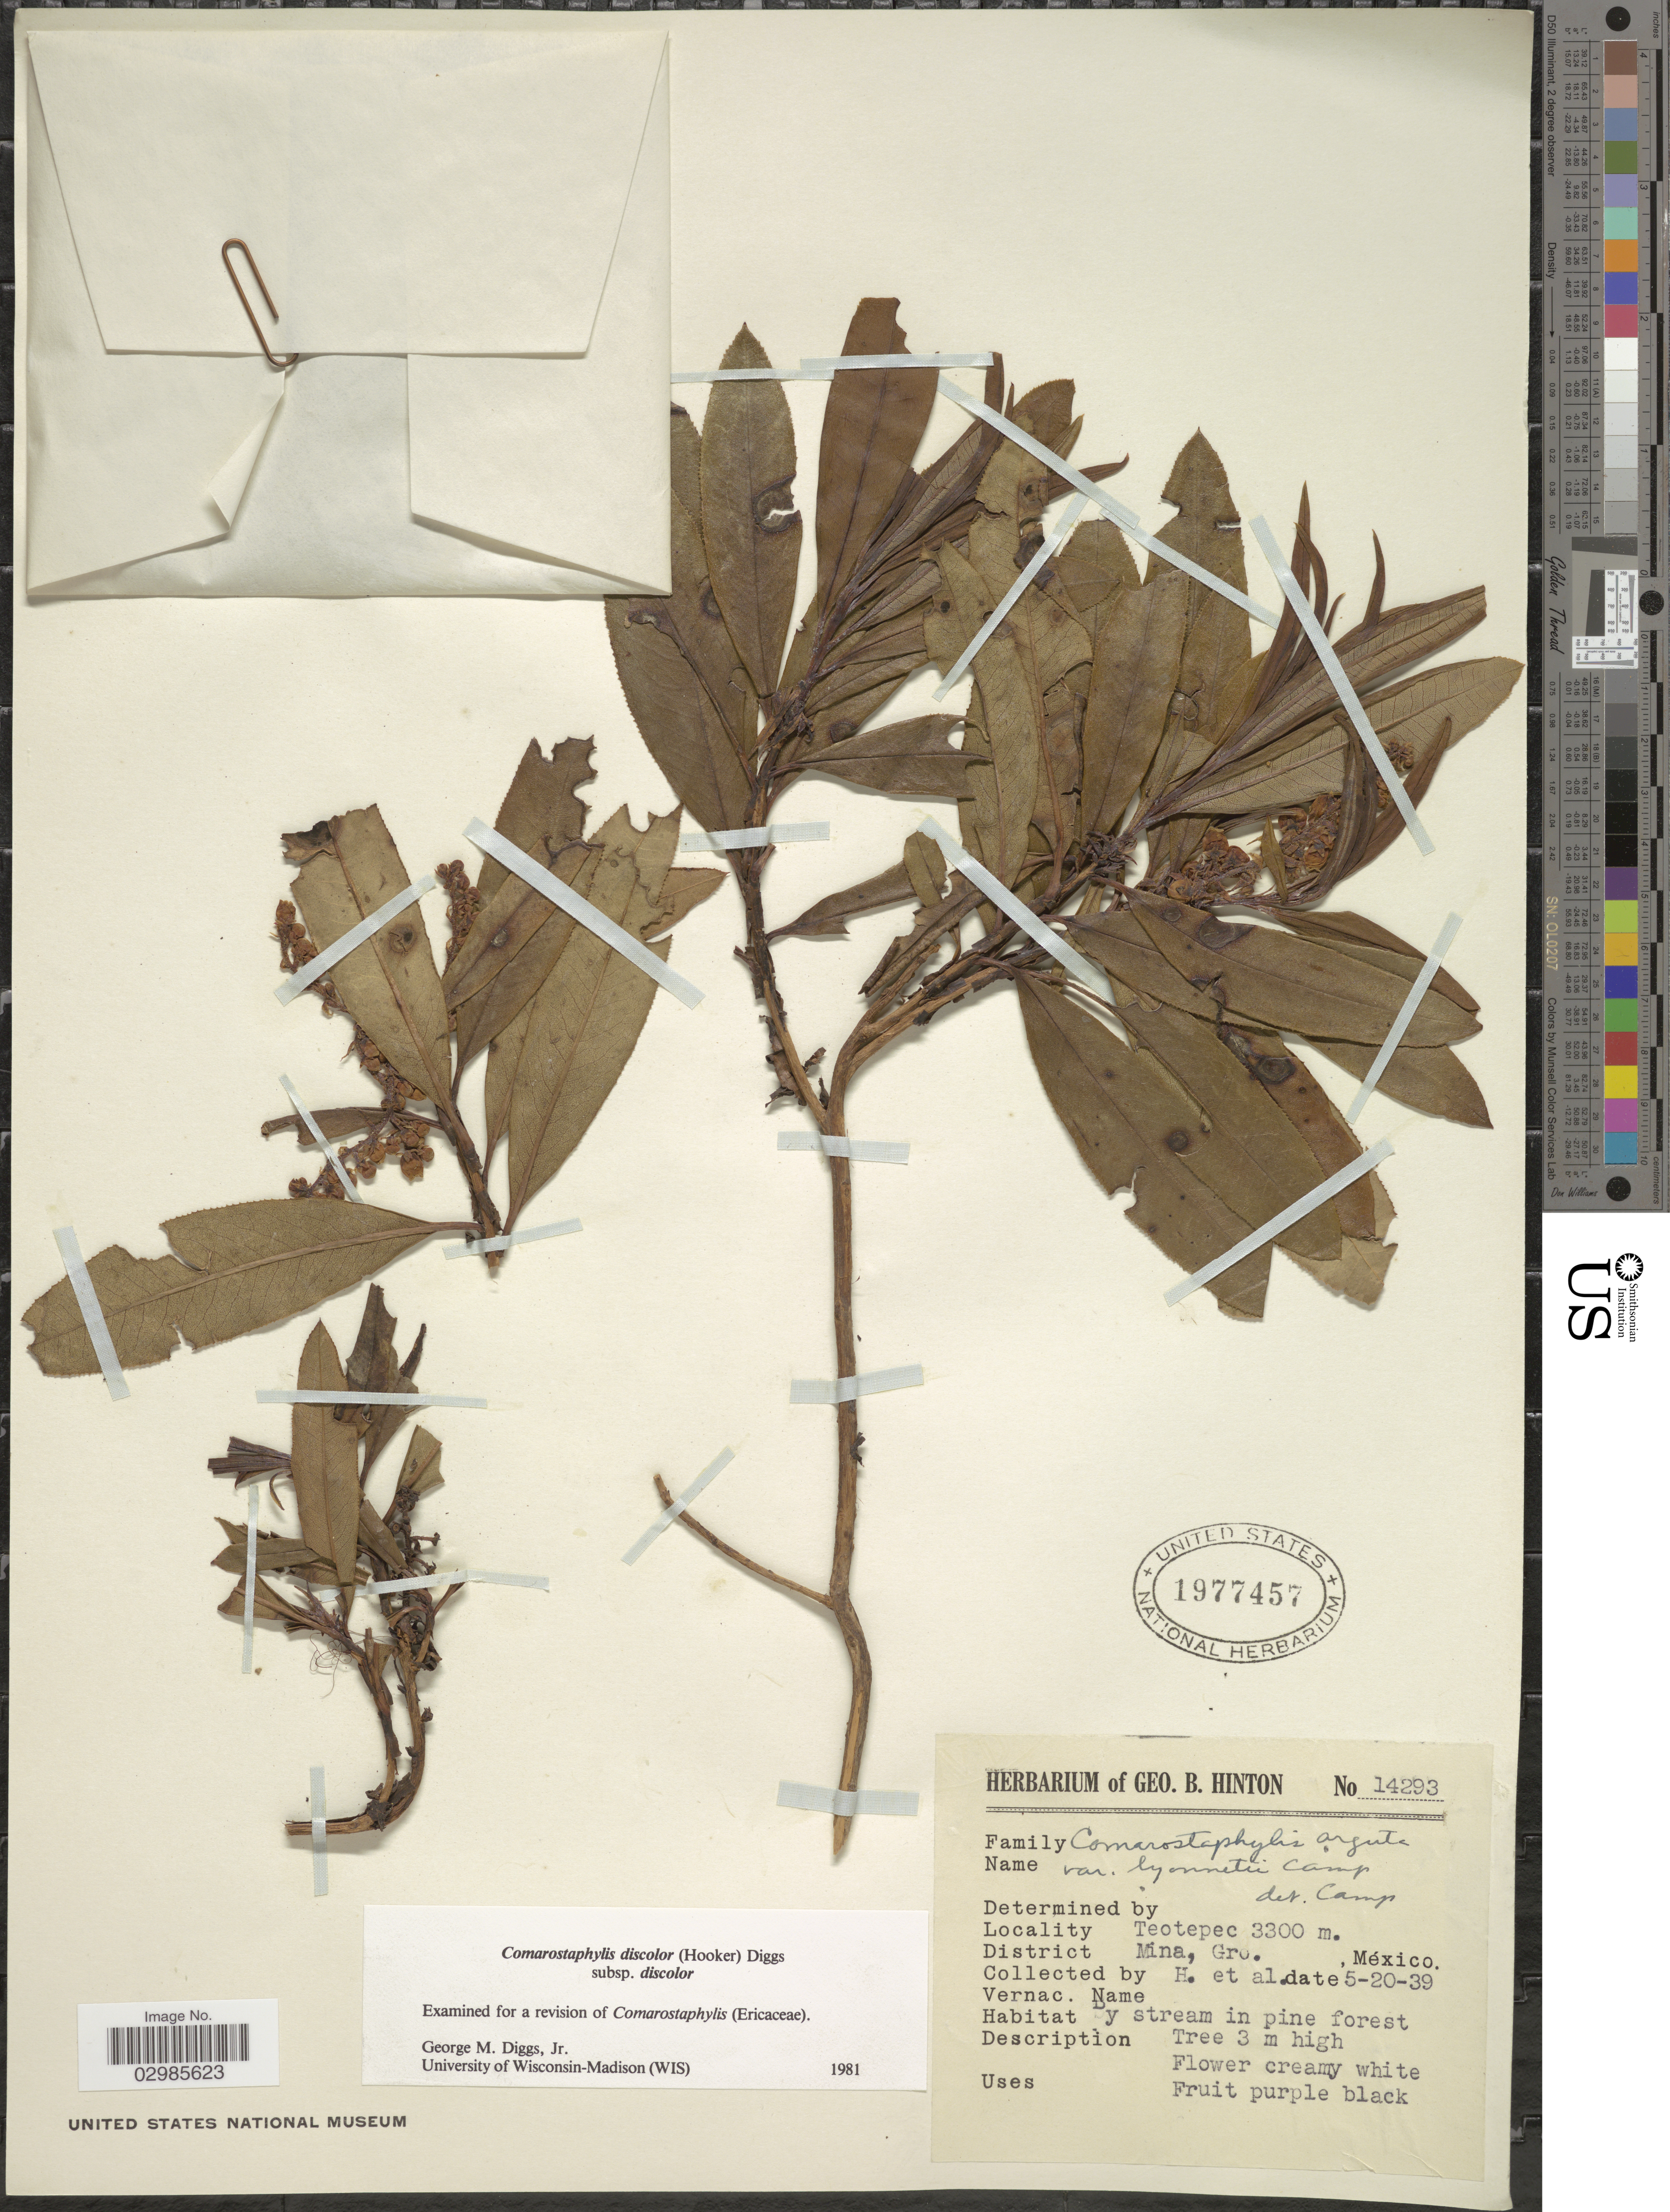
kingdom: Plantae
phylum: Tracheophyta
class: Magnoliopsida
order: Ericales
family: Ericaceae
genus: Comarostaphylis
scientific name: Comarostaphylis discolor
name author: (Hook.) Diggs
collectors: G. B. Hinton & et al.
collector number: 14293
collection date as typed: Transcribed d/m/y: 20/5/39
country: Mexico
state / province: Guerrero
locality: Teotepec, District Mina, Gro.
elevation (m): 3300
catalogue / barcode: US 1977457